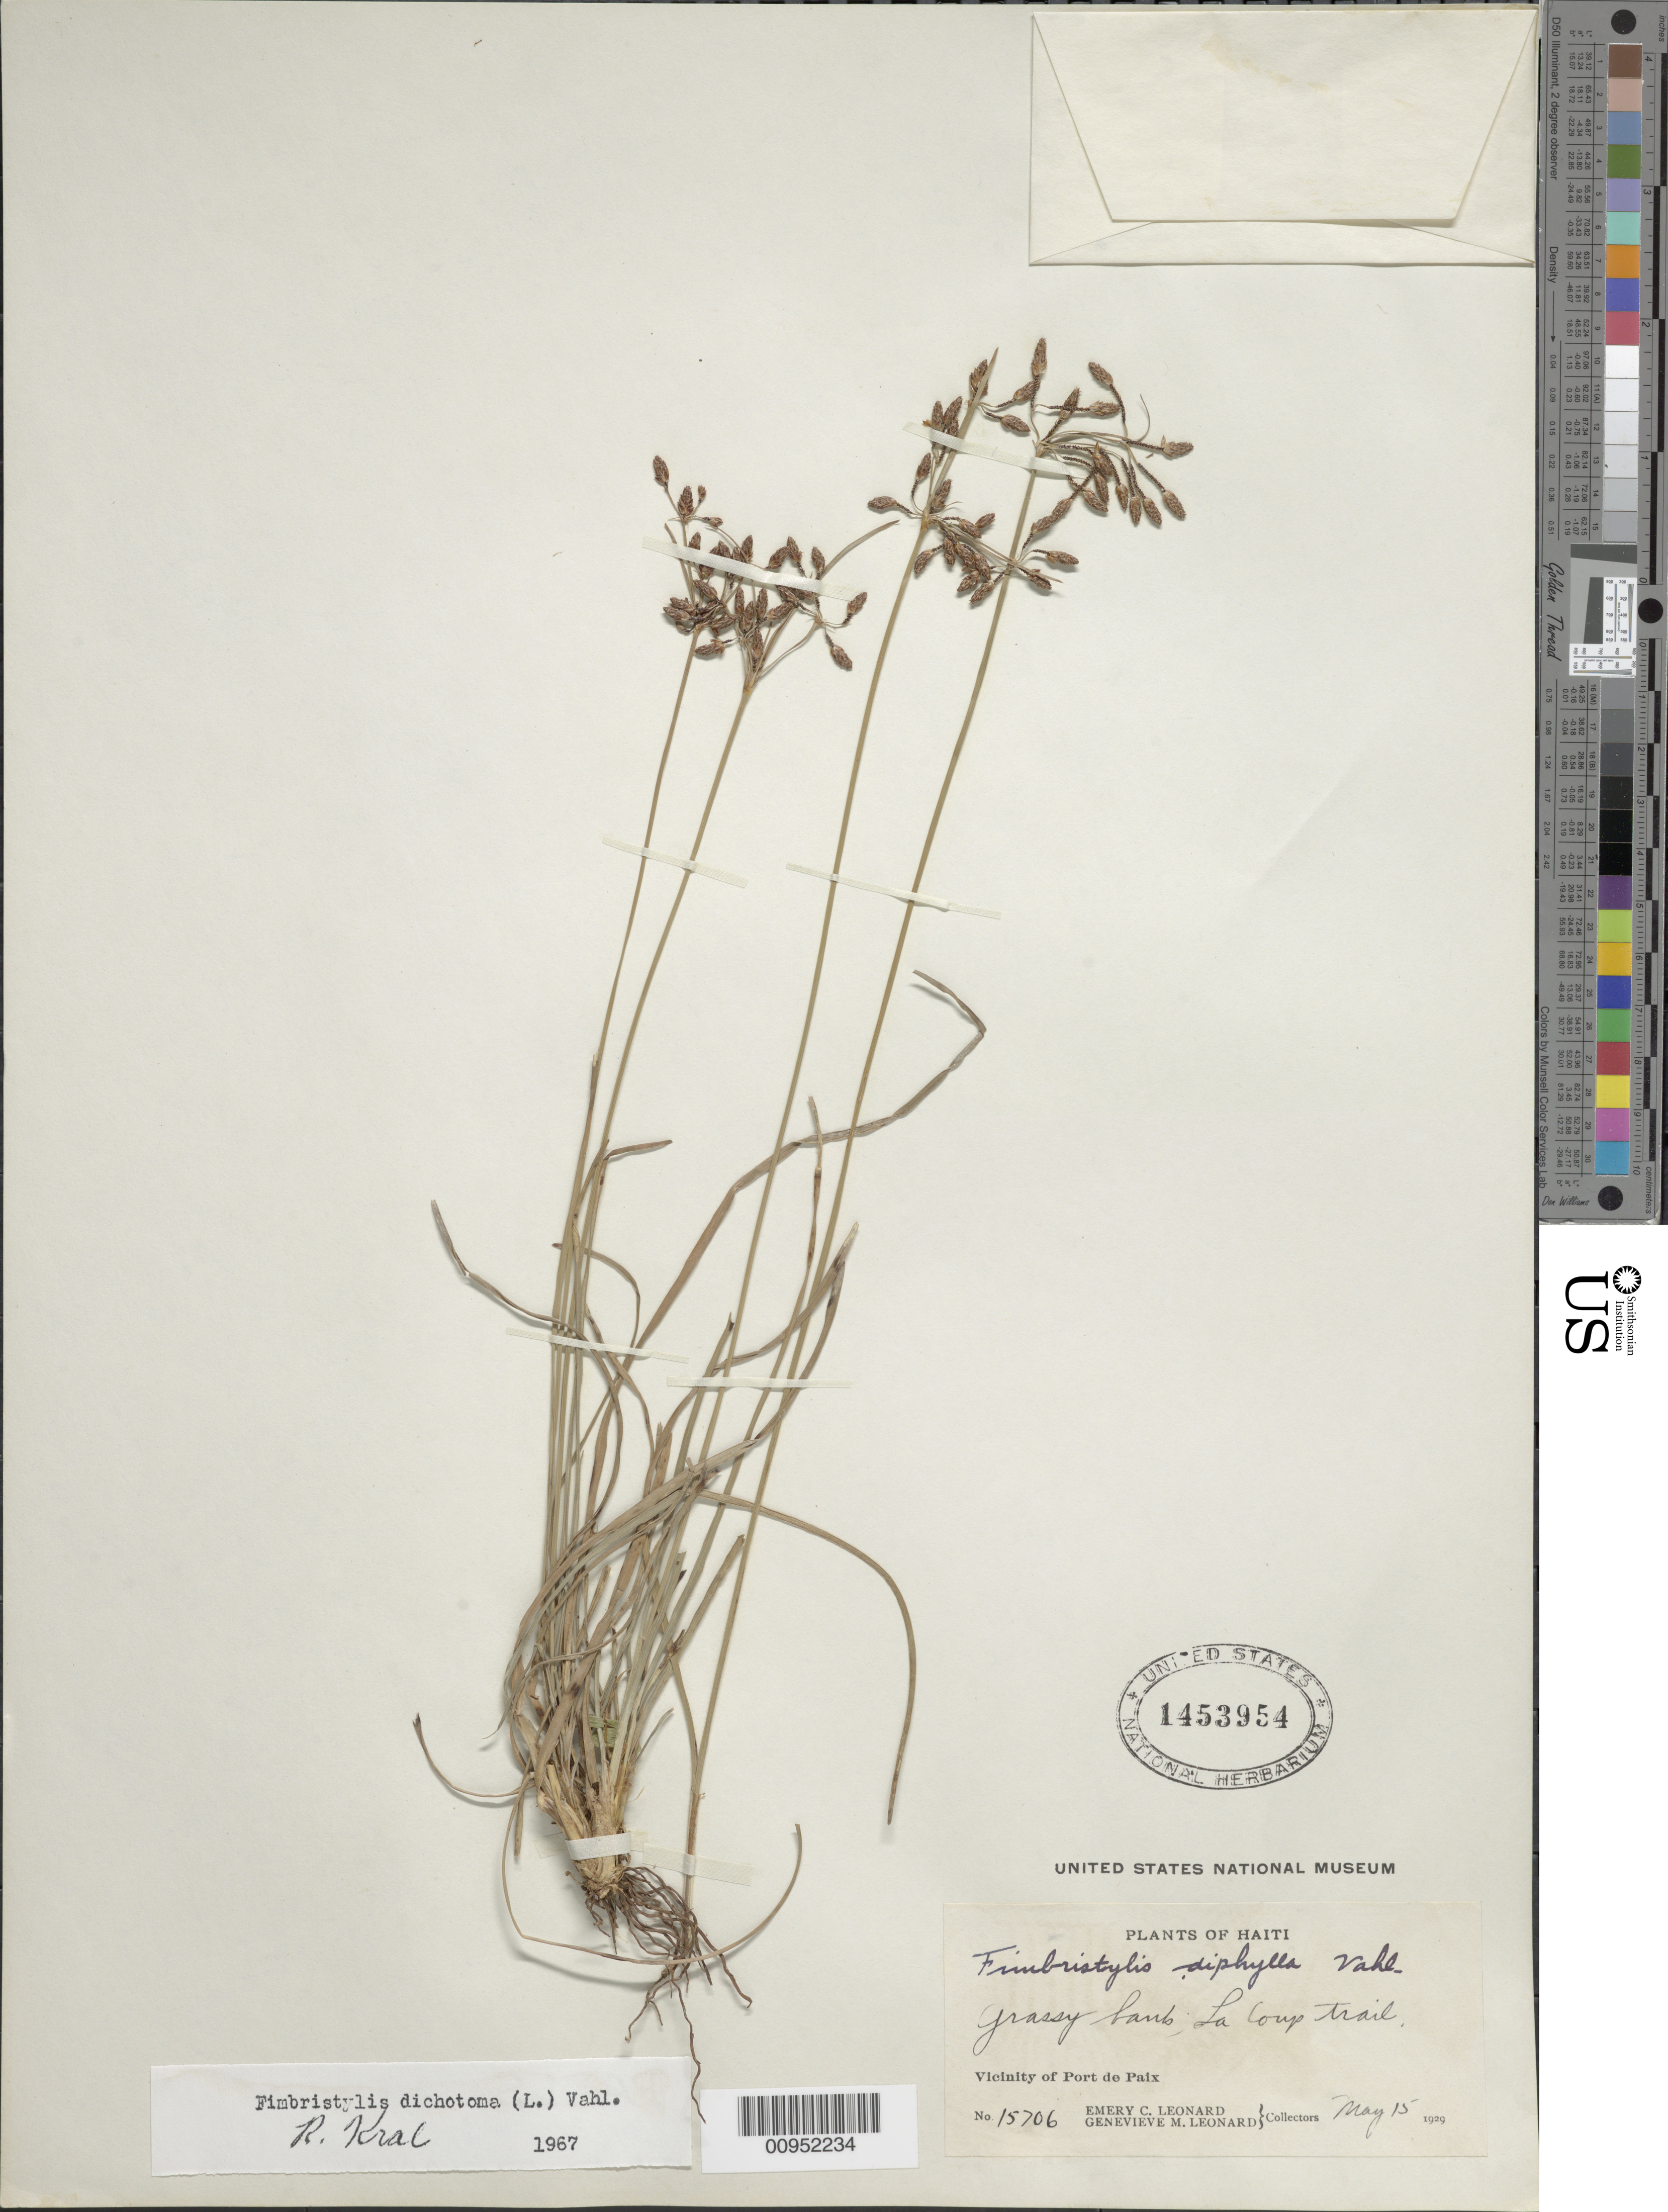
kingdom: Plantae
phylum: Tracheophyta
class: Liliopsida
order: Poales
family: Cyperaceae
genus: Fimbristylis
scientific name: Fimbristylis dichotoma subsp. dichotoma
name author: (L.) Vahl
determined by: Kral, Robert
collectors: E. C. Leonard & G. M. Leonard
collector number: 15706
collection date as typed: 15 May 1929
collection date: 1929-05-15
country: Haiti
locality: Vicinity of Port de Paix, bank of La Coup trail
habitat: Grassy bank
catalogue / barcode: US 1453954